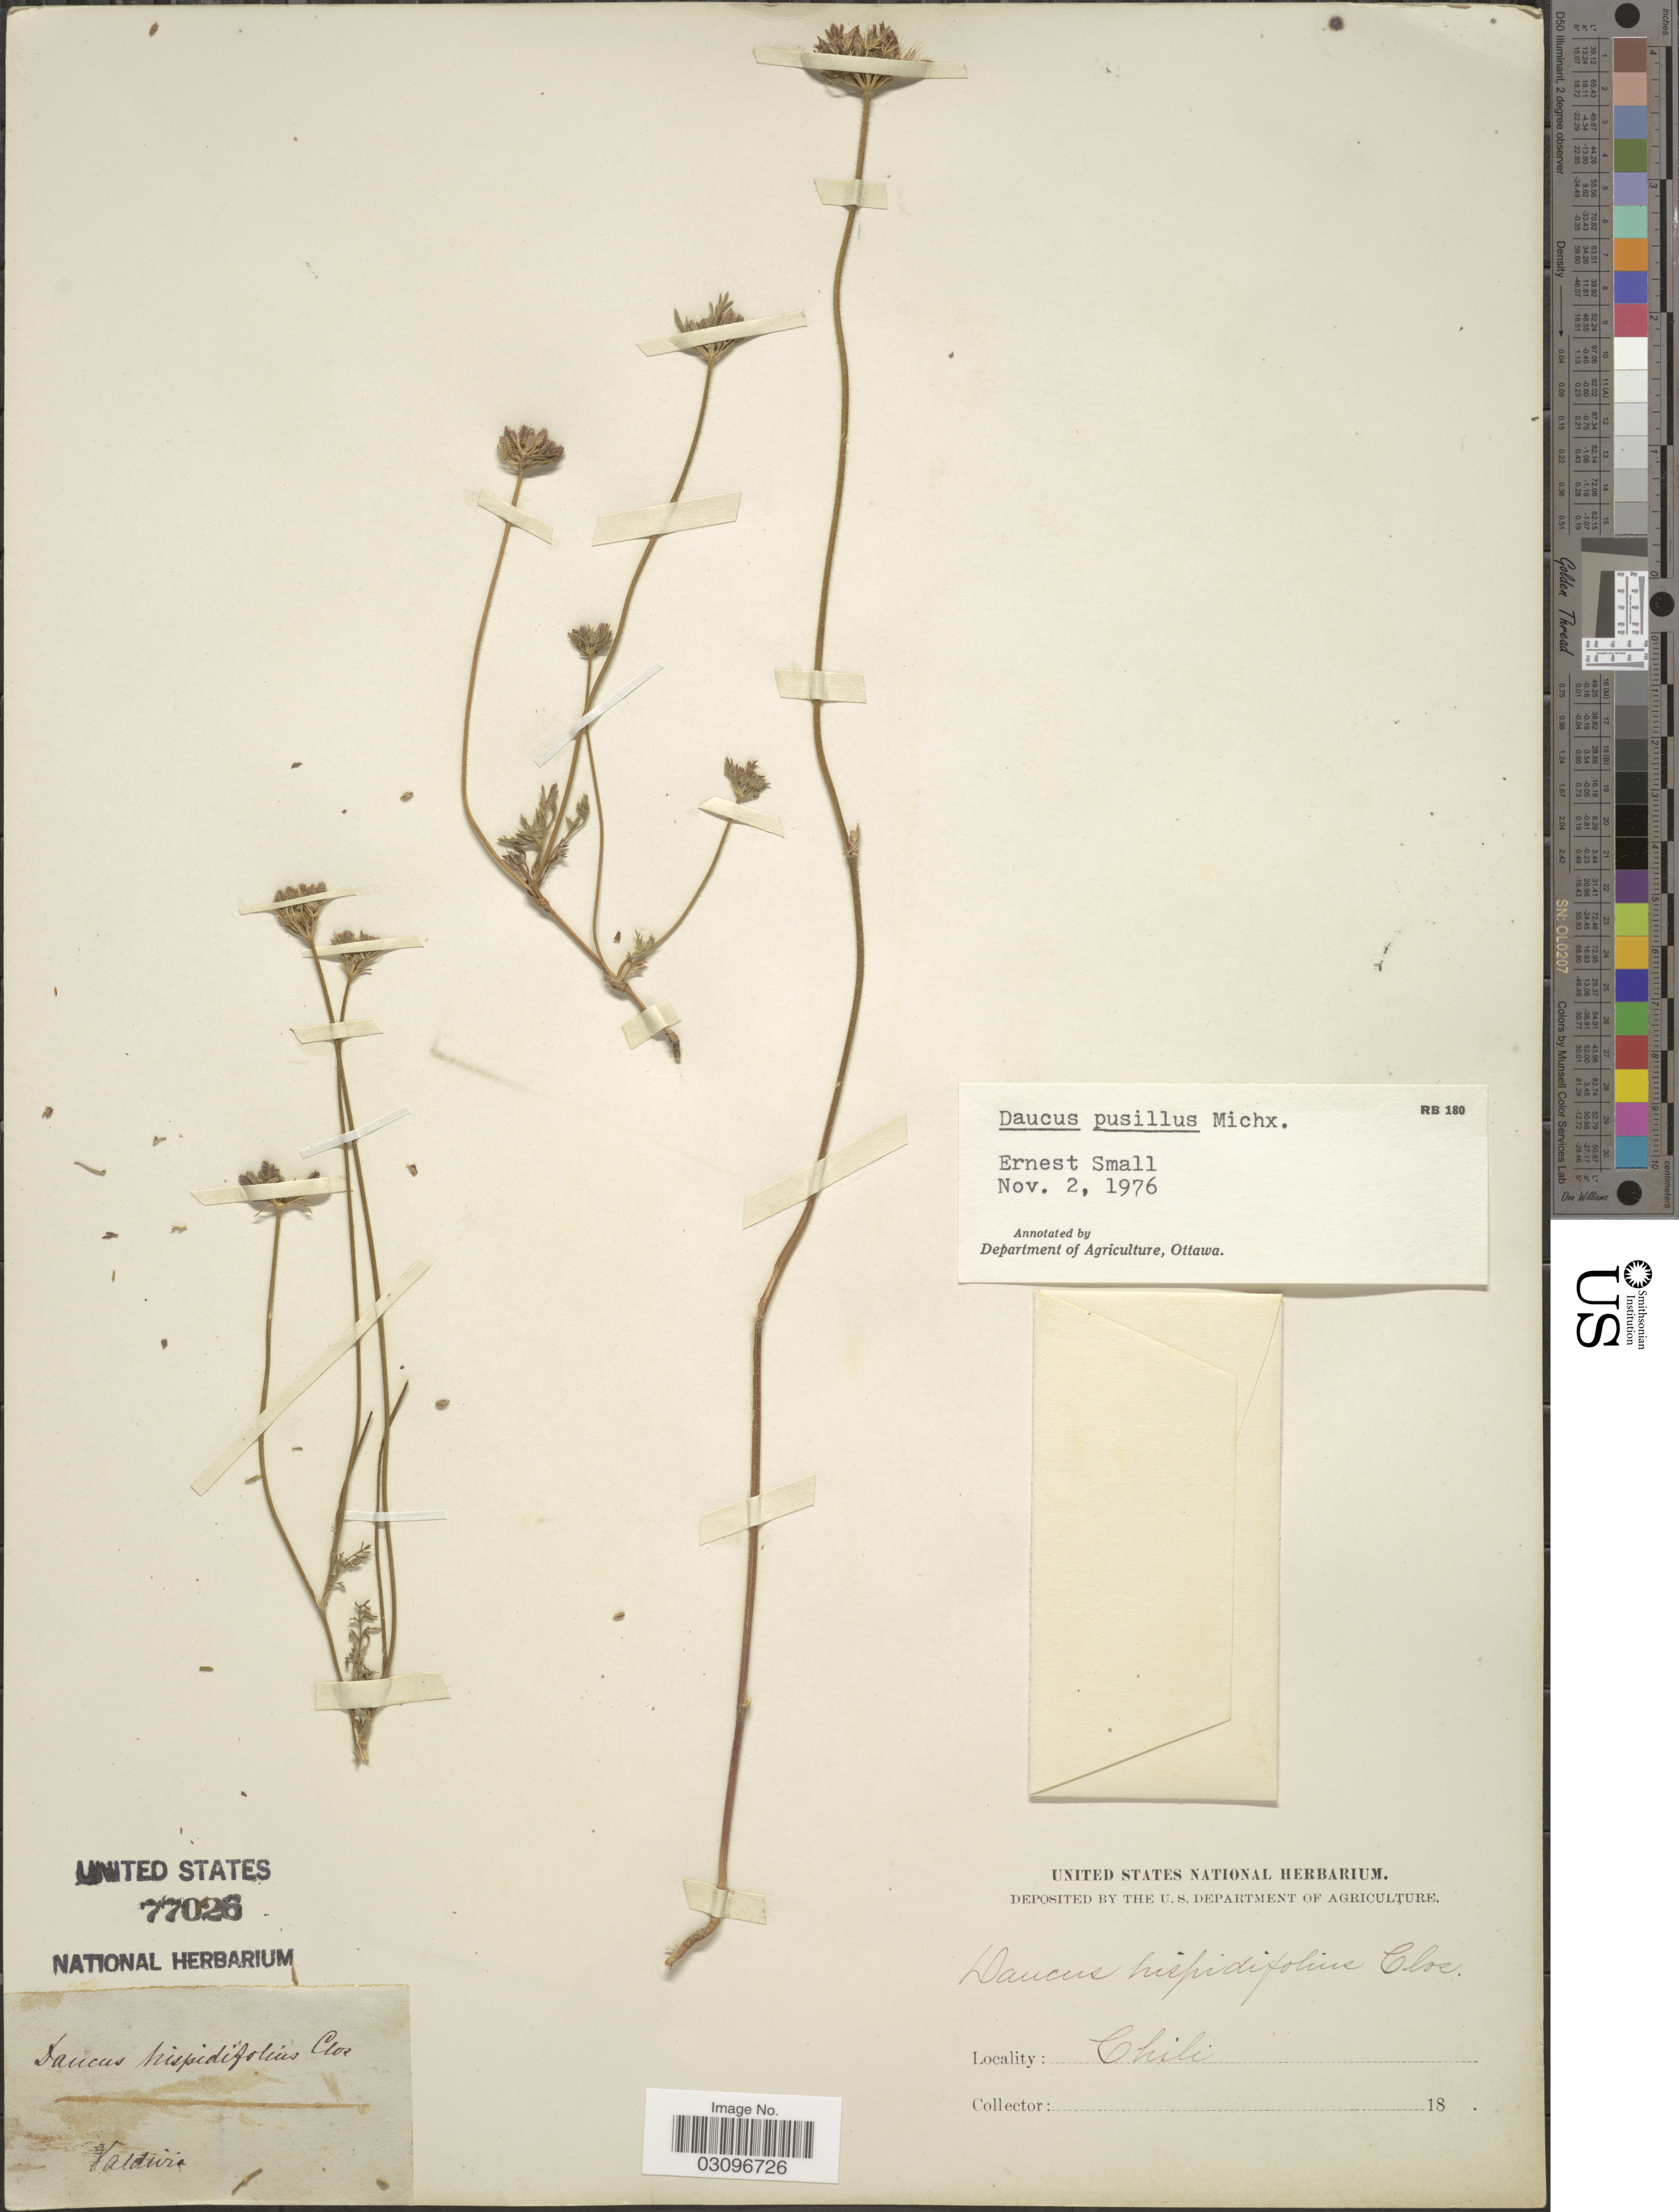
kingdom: Plantae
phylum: Tracheophyta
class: Magnoliopsida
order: Apiales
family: Apiaceae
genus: Daucus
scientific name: Daucus pusillus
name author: Michx.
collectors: ex herb. United States National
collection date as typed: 18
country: Chile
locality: Valdivia.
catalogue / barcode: US 77026